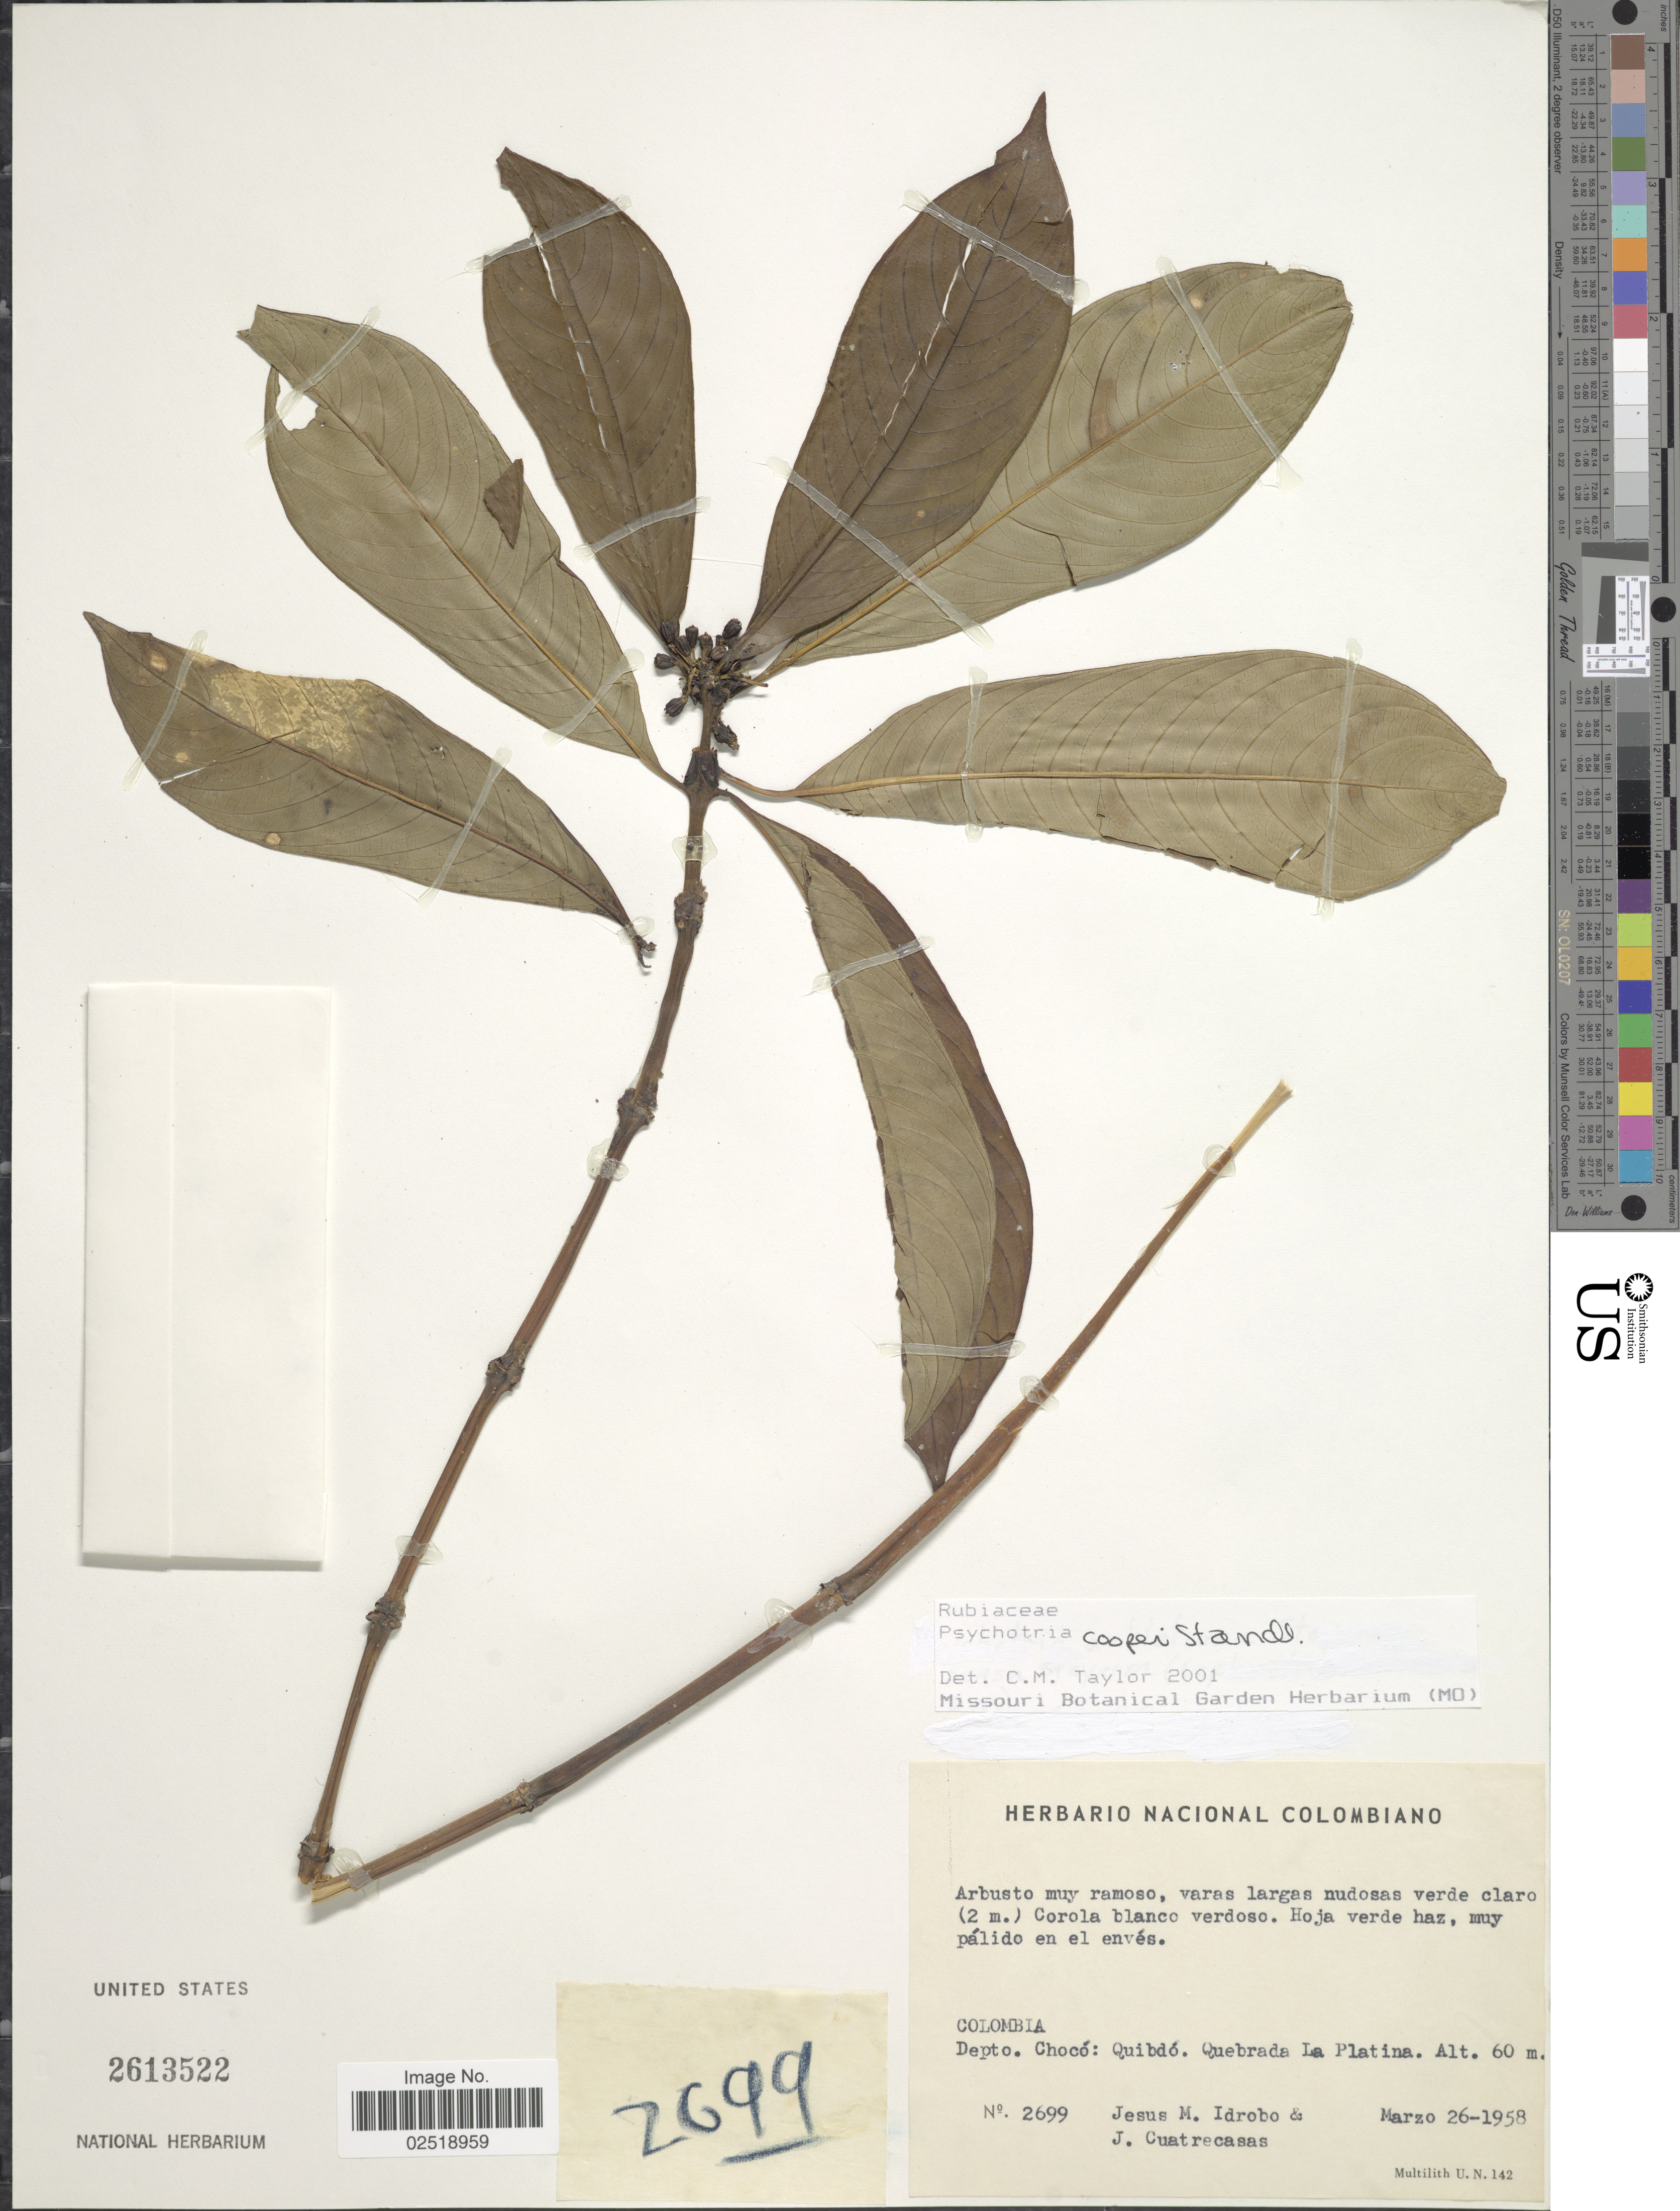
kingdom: Plantae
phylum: Tracheophyta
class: Magnoliopsida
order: Gentianales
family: Rubiaceae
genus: Psychotria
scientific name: Psychotria cooperi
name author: Standl.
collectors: J. M. Idrobo & J. Cuatrecasas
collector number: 2699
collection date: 1958-03-26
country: Colombia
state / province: Chocó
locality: Depto. Chocó: Quibdó. Quebrada La Platina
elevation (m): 60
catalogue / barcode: US 2613522